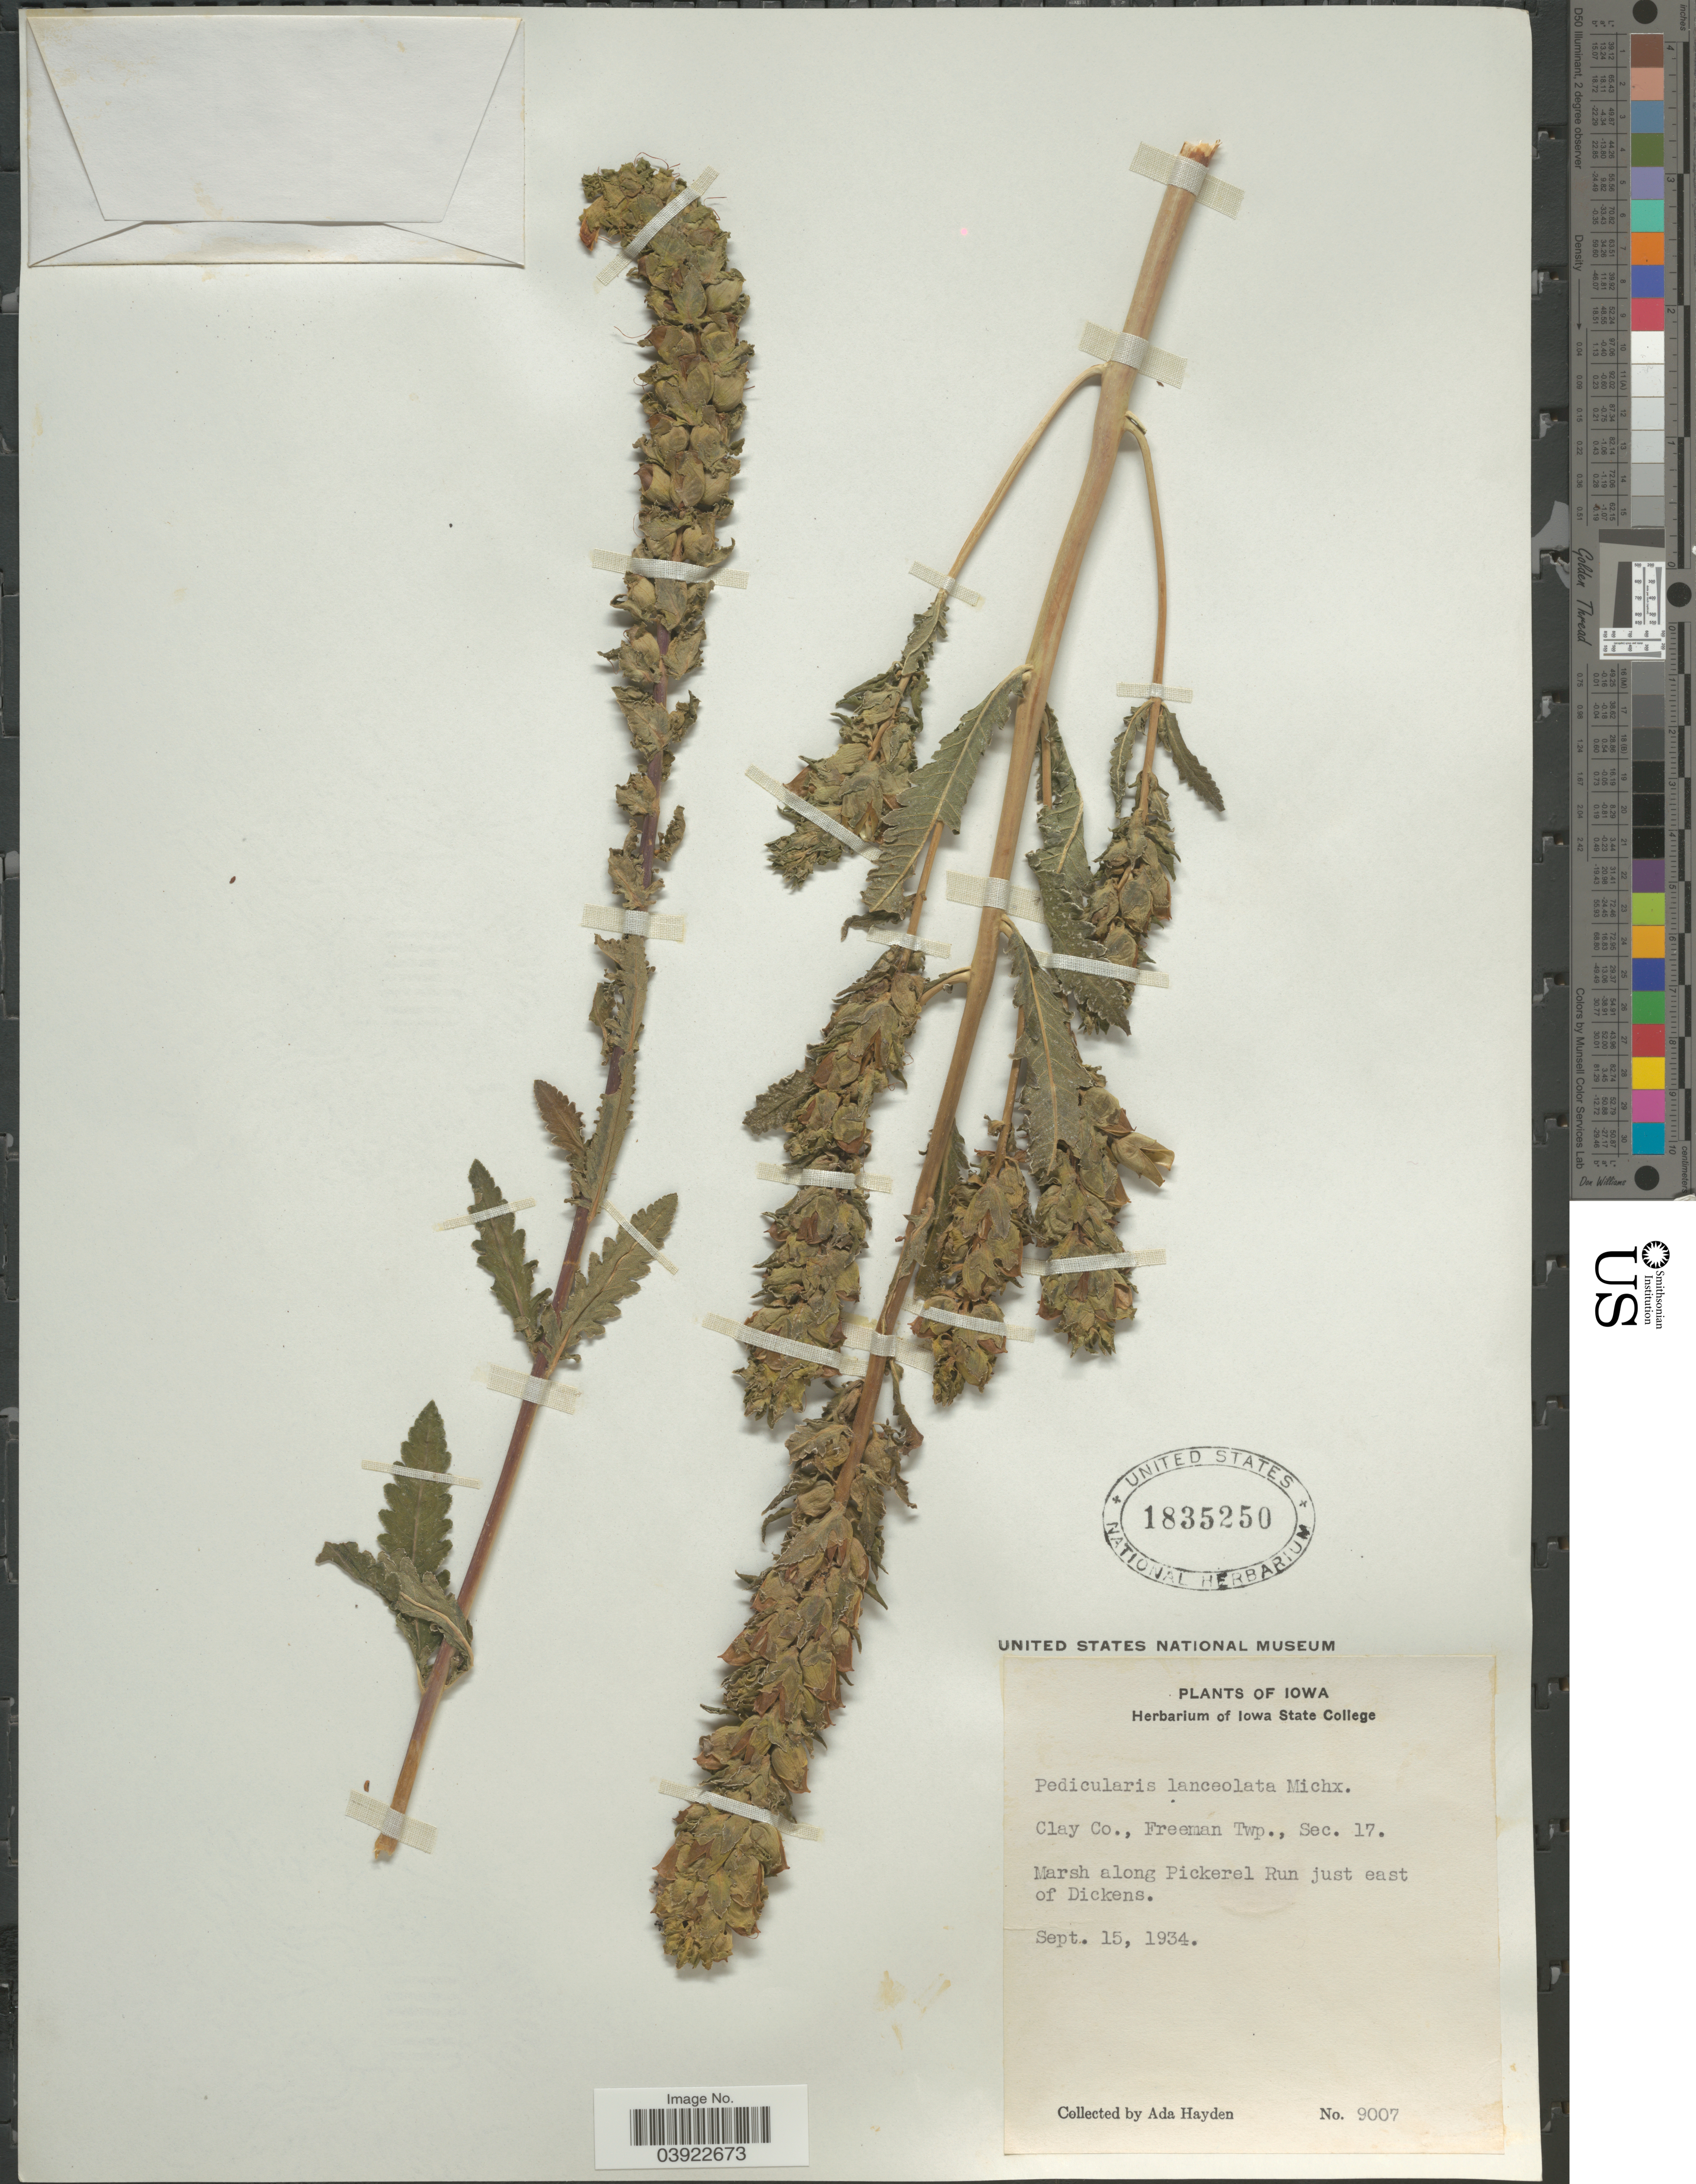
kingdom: Plantae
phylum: Tracheophyta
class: Magnoliopsida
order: Lamiales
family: Orobanchaceae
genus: Pedicularis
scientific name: Pedicularis lanceolata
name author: Michx.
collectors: Ada Hayden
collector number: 9007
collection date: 1934-09-15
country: United States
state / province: Iowa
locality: Clay Co., Freeman Twp., Sec. 17. Marsh along Pickerel Run just east of Dickens.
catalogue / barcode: US 1835250